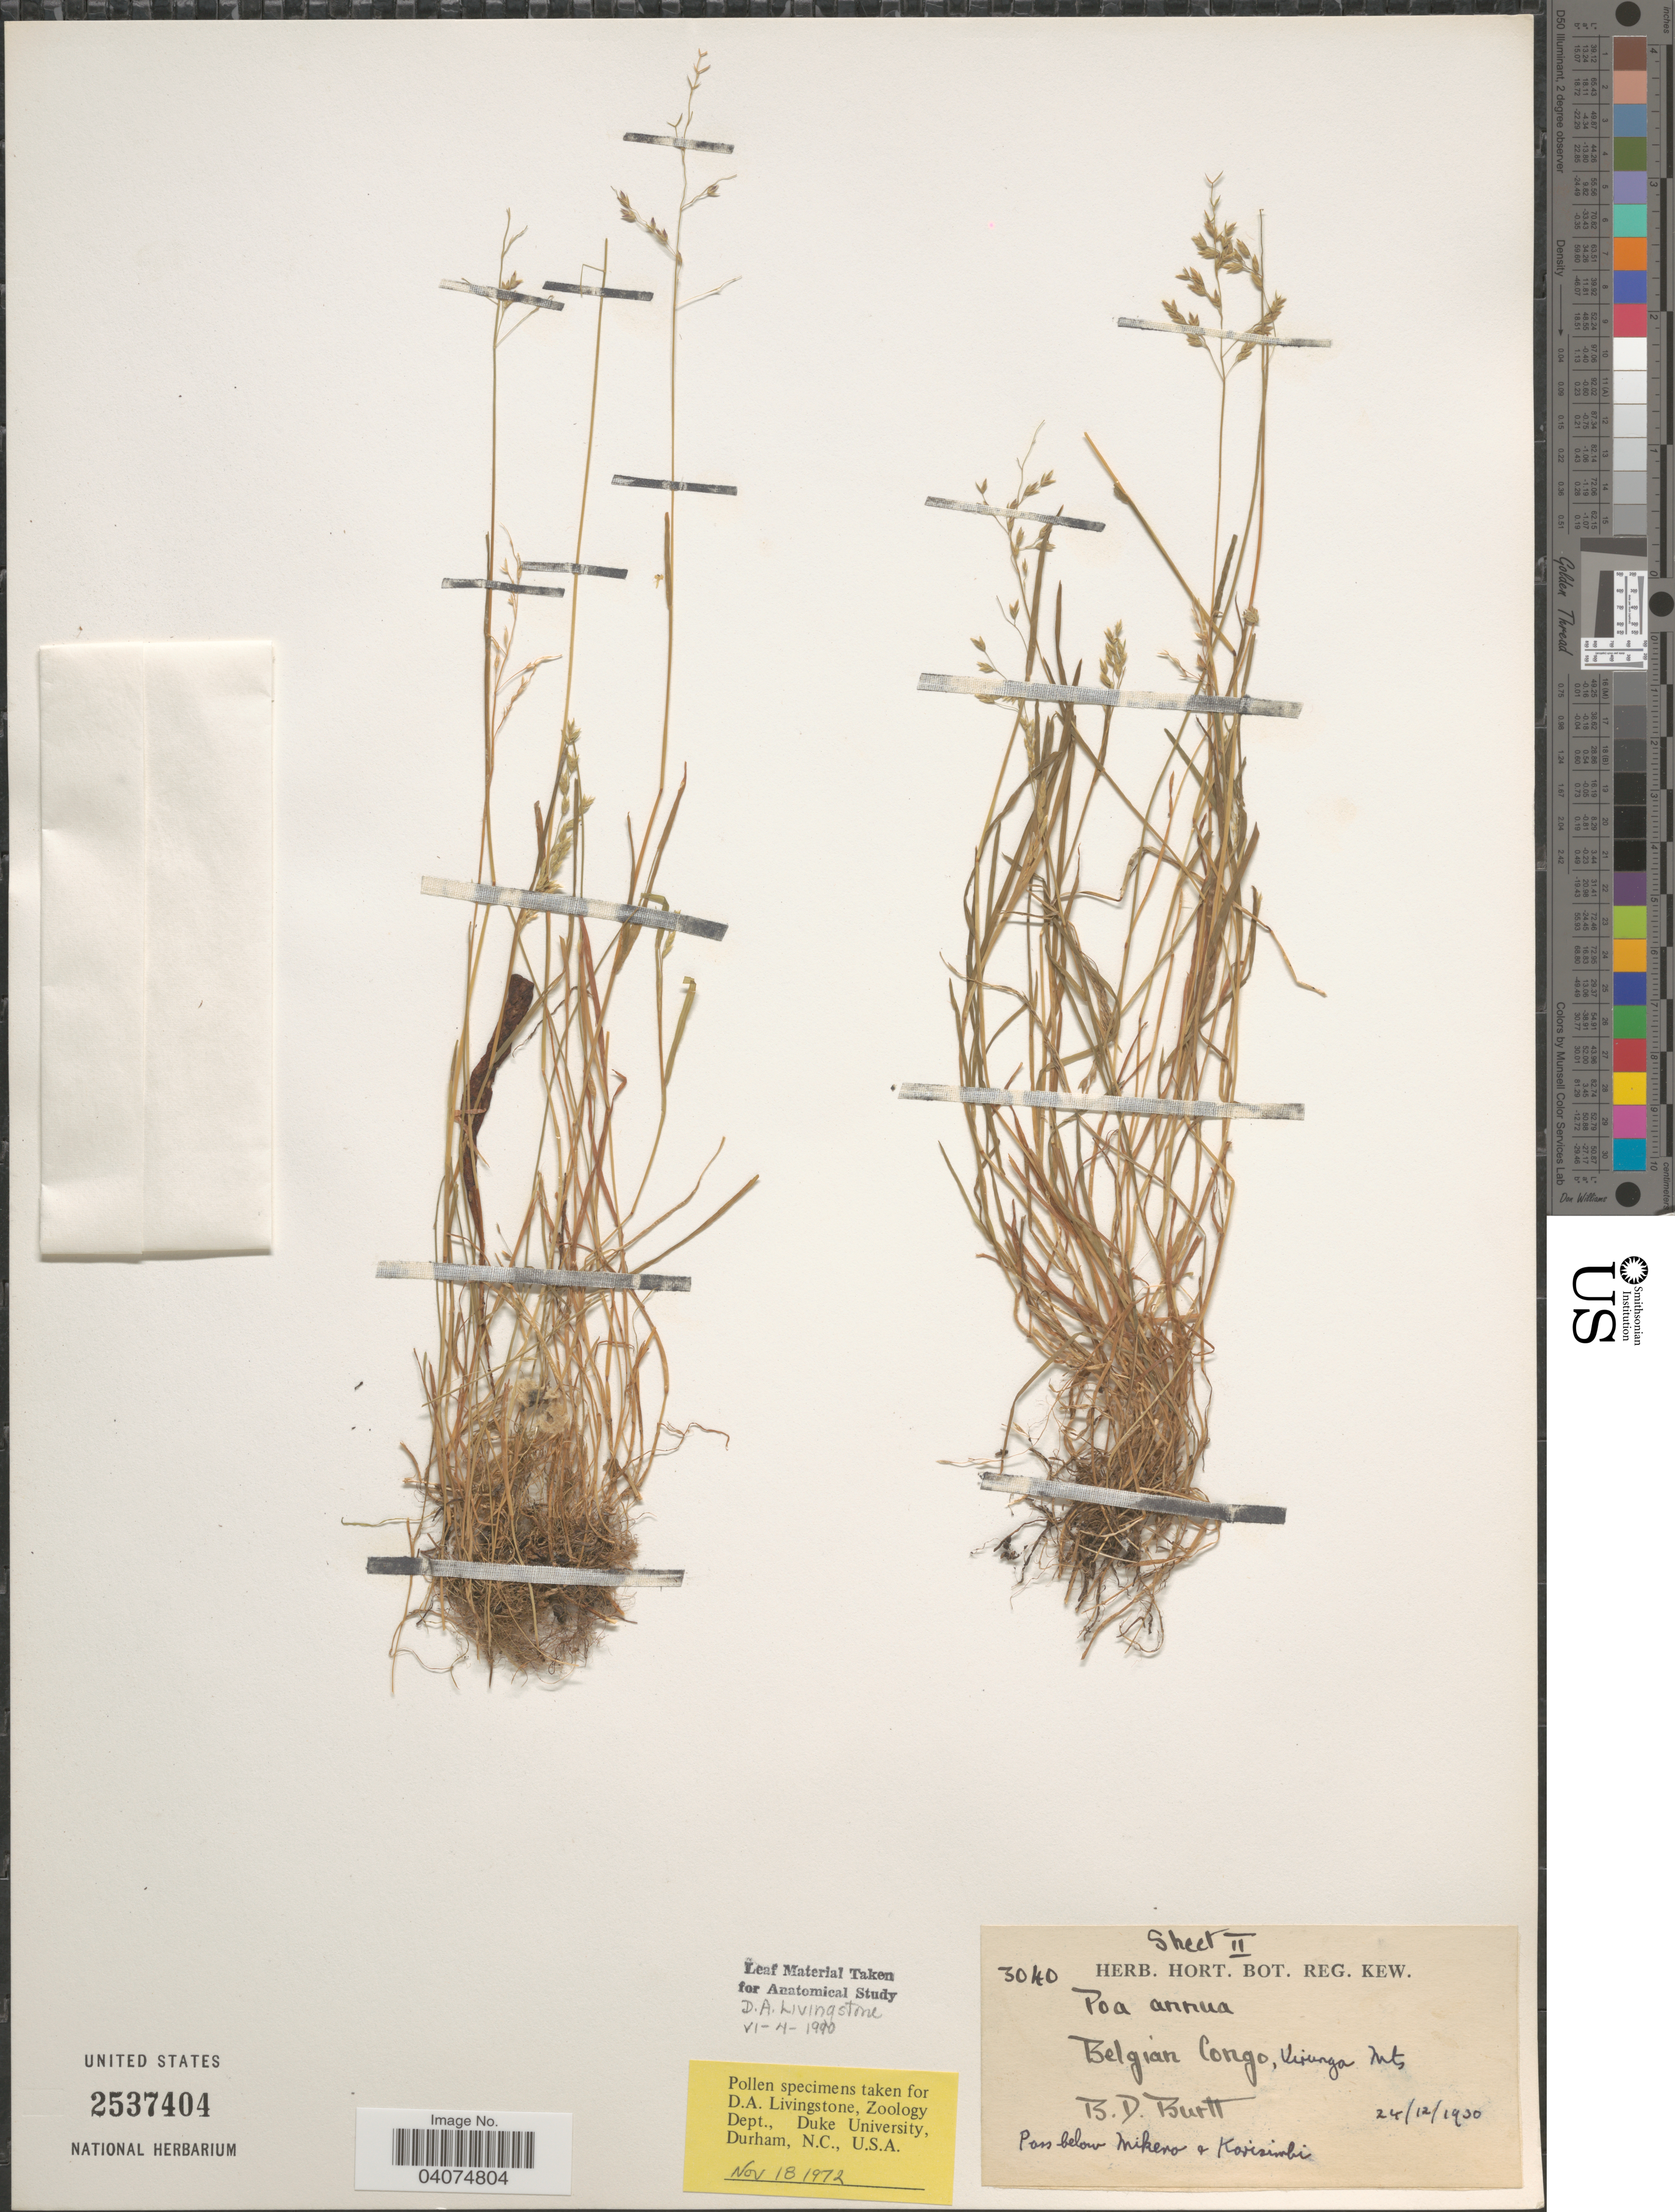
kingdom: Plantae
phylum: Tracheophyta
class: Liliopsida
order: Poales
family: Poaceae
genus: Poa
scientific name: Poa annua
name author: L.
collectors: B. D. Burtt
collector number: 3040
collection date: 1930-12-24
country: Congo, Democratic Republic of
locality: Belgian Congo, Kirunga Mts. Pass below Mikero & Korisimbi [unsure placement].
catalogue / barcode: US 2537404